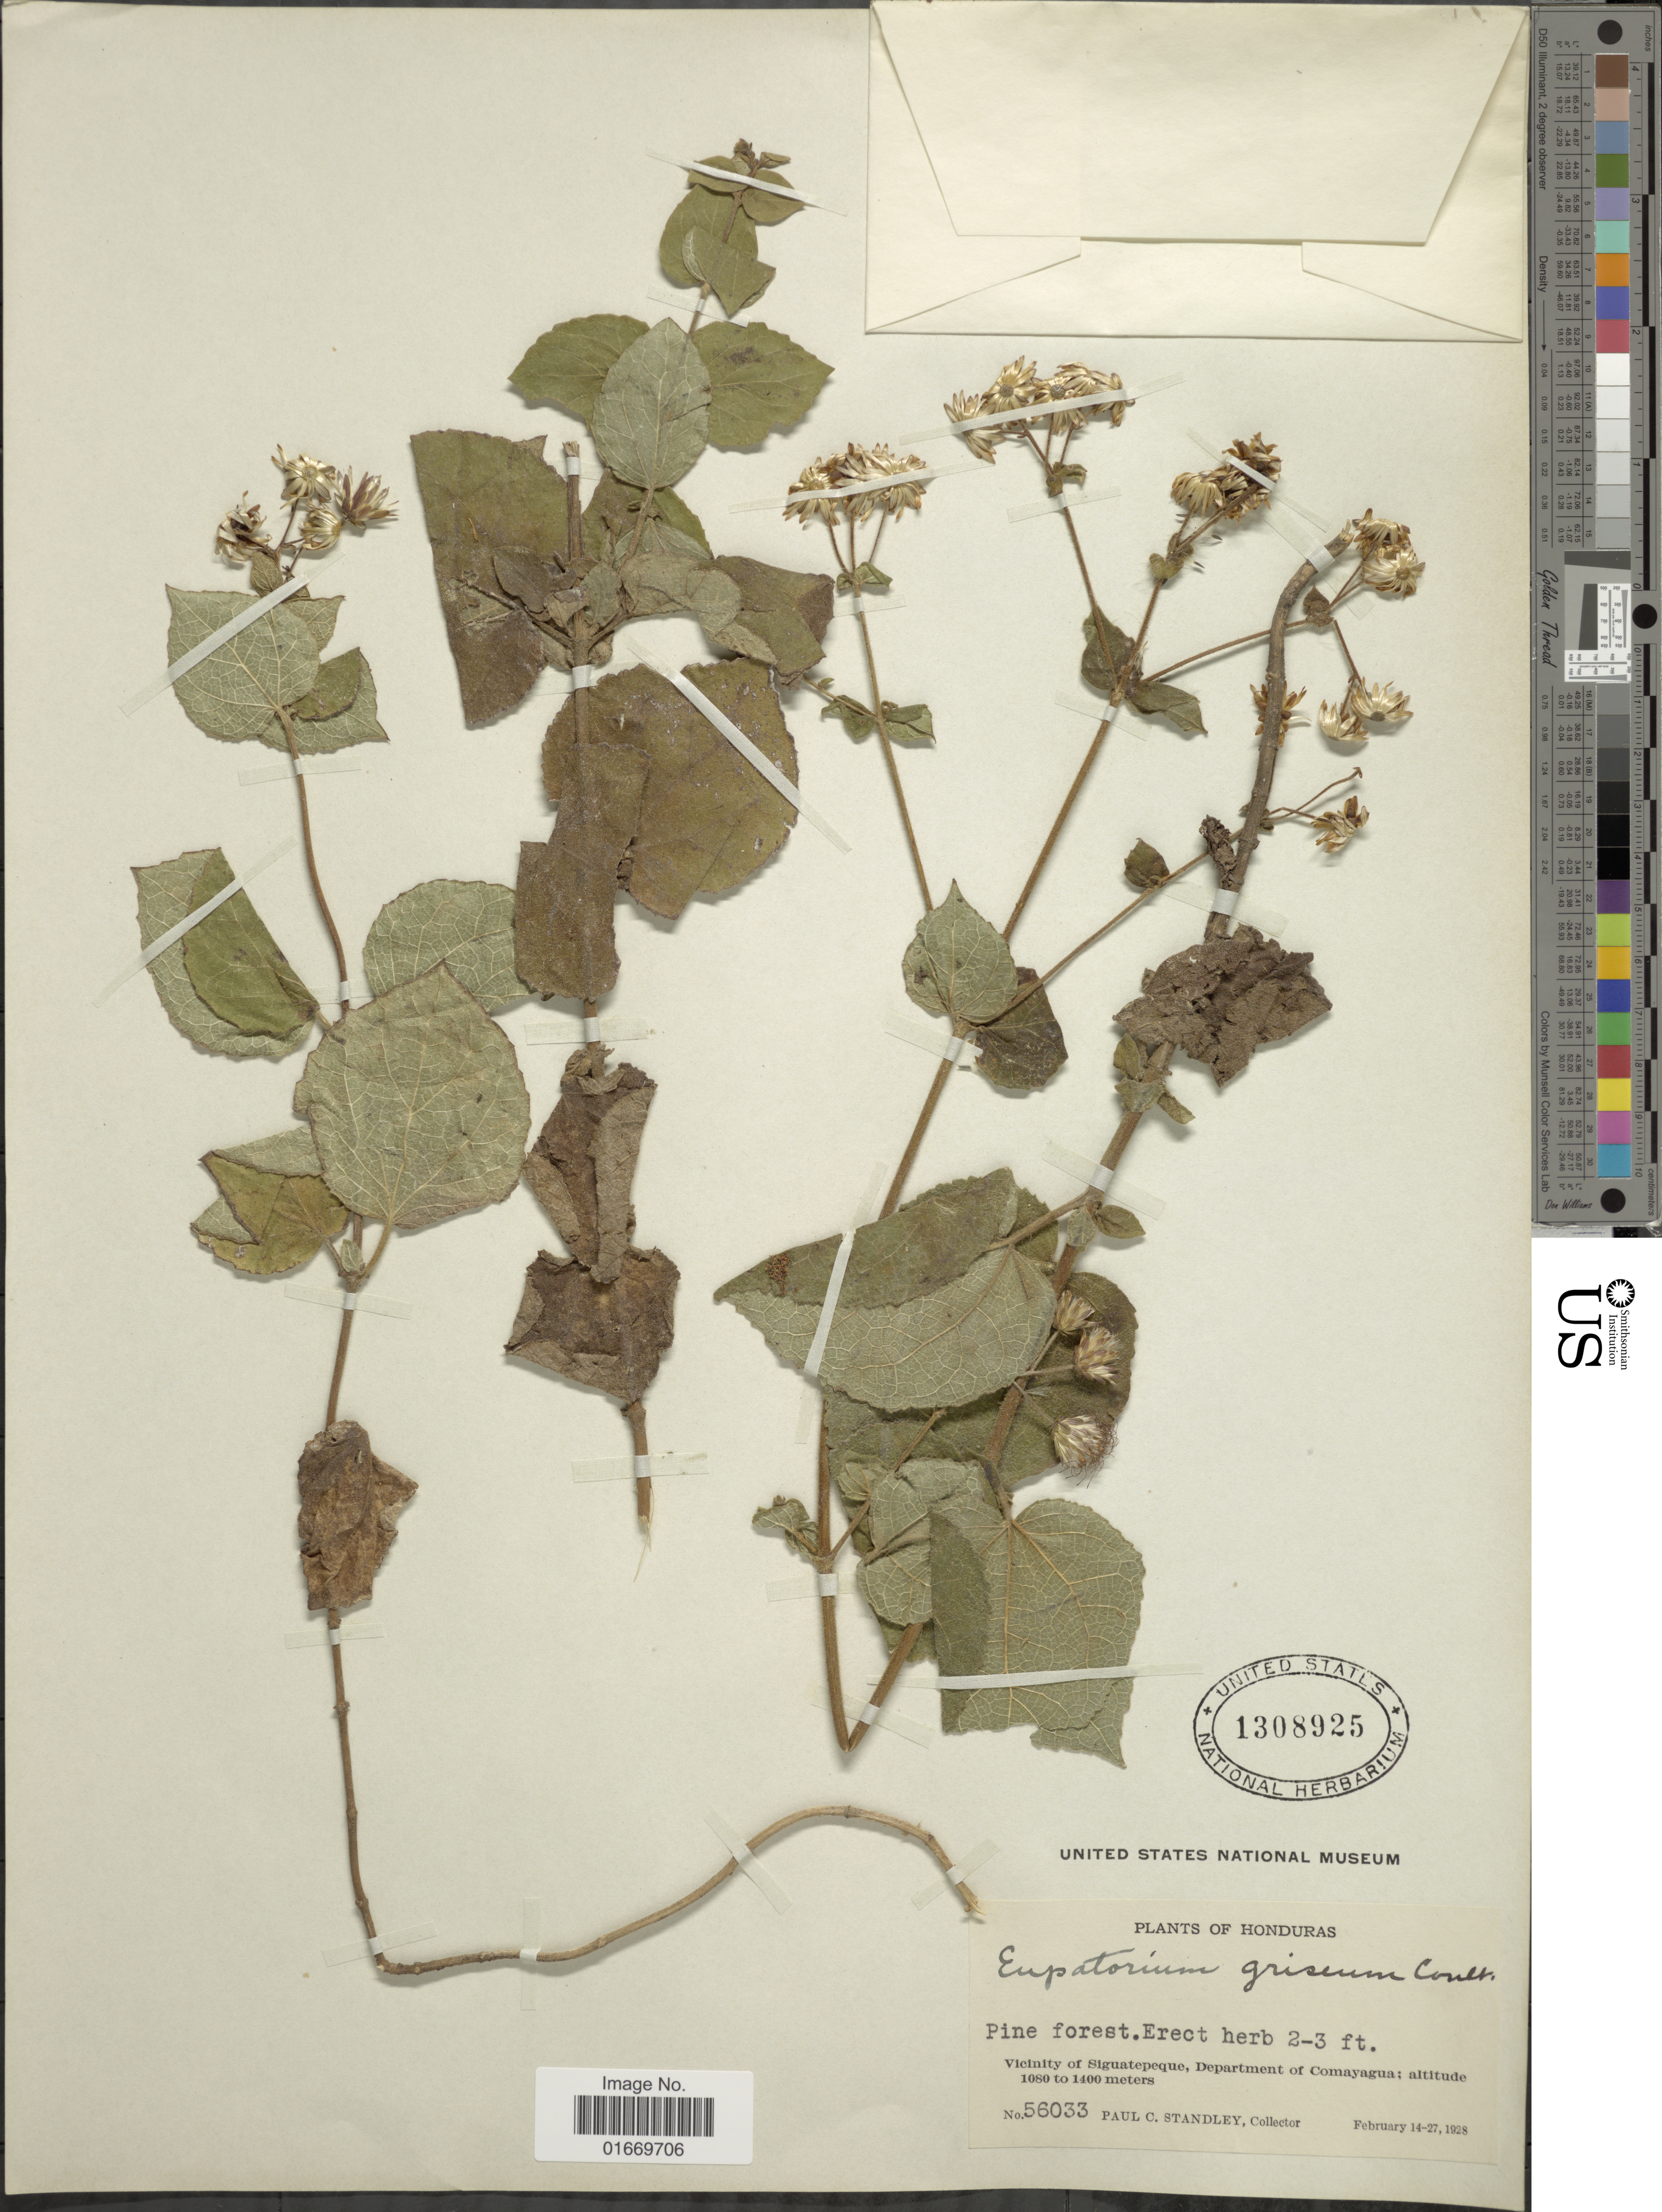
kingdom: Plantae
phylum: Tracheophyta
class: Magnoliopsida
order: Asterales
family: Asteraceae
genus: Peteravenia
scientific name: Peteravenia grisea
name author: (J.M. Coult.) R.M. King & H. Rob.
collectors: P. C. Standley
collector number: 56033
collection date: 1928-02-14/1928-02-27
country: Honduras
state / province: Comayagua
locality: Honduras. Vicinity of Siguatepeque, Department of Comayagua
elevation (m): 1080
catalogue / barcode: US 1308925